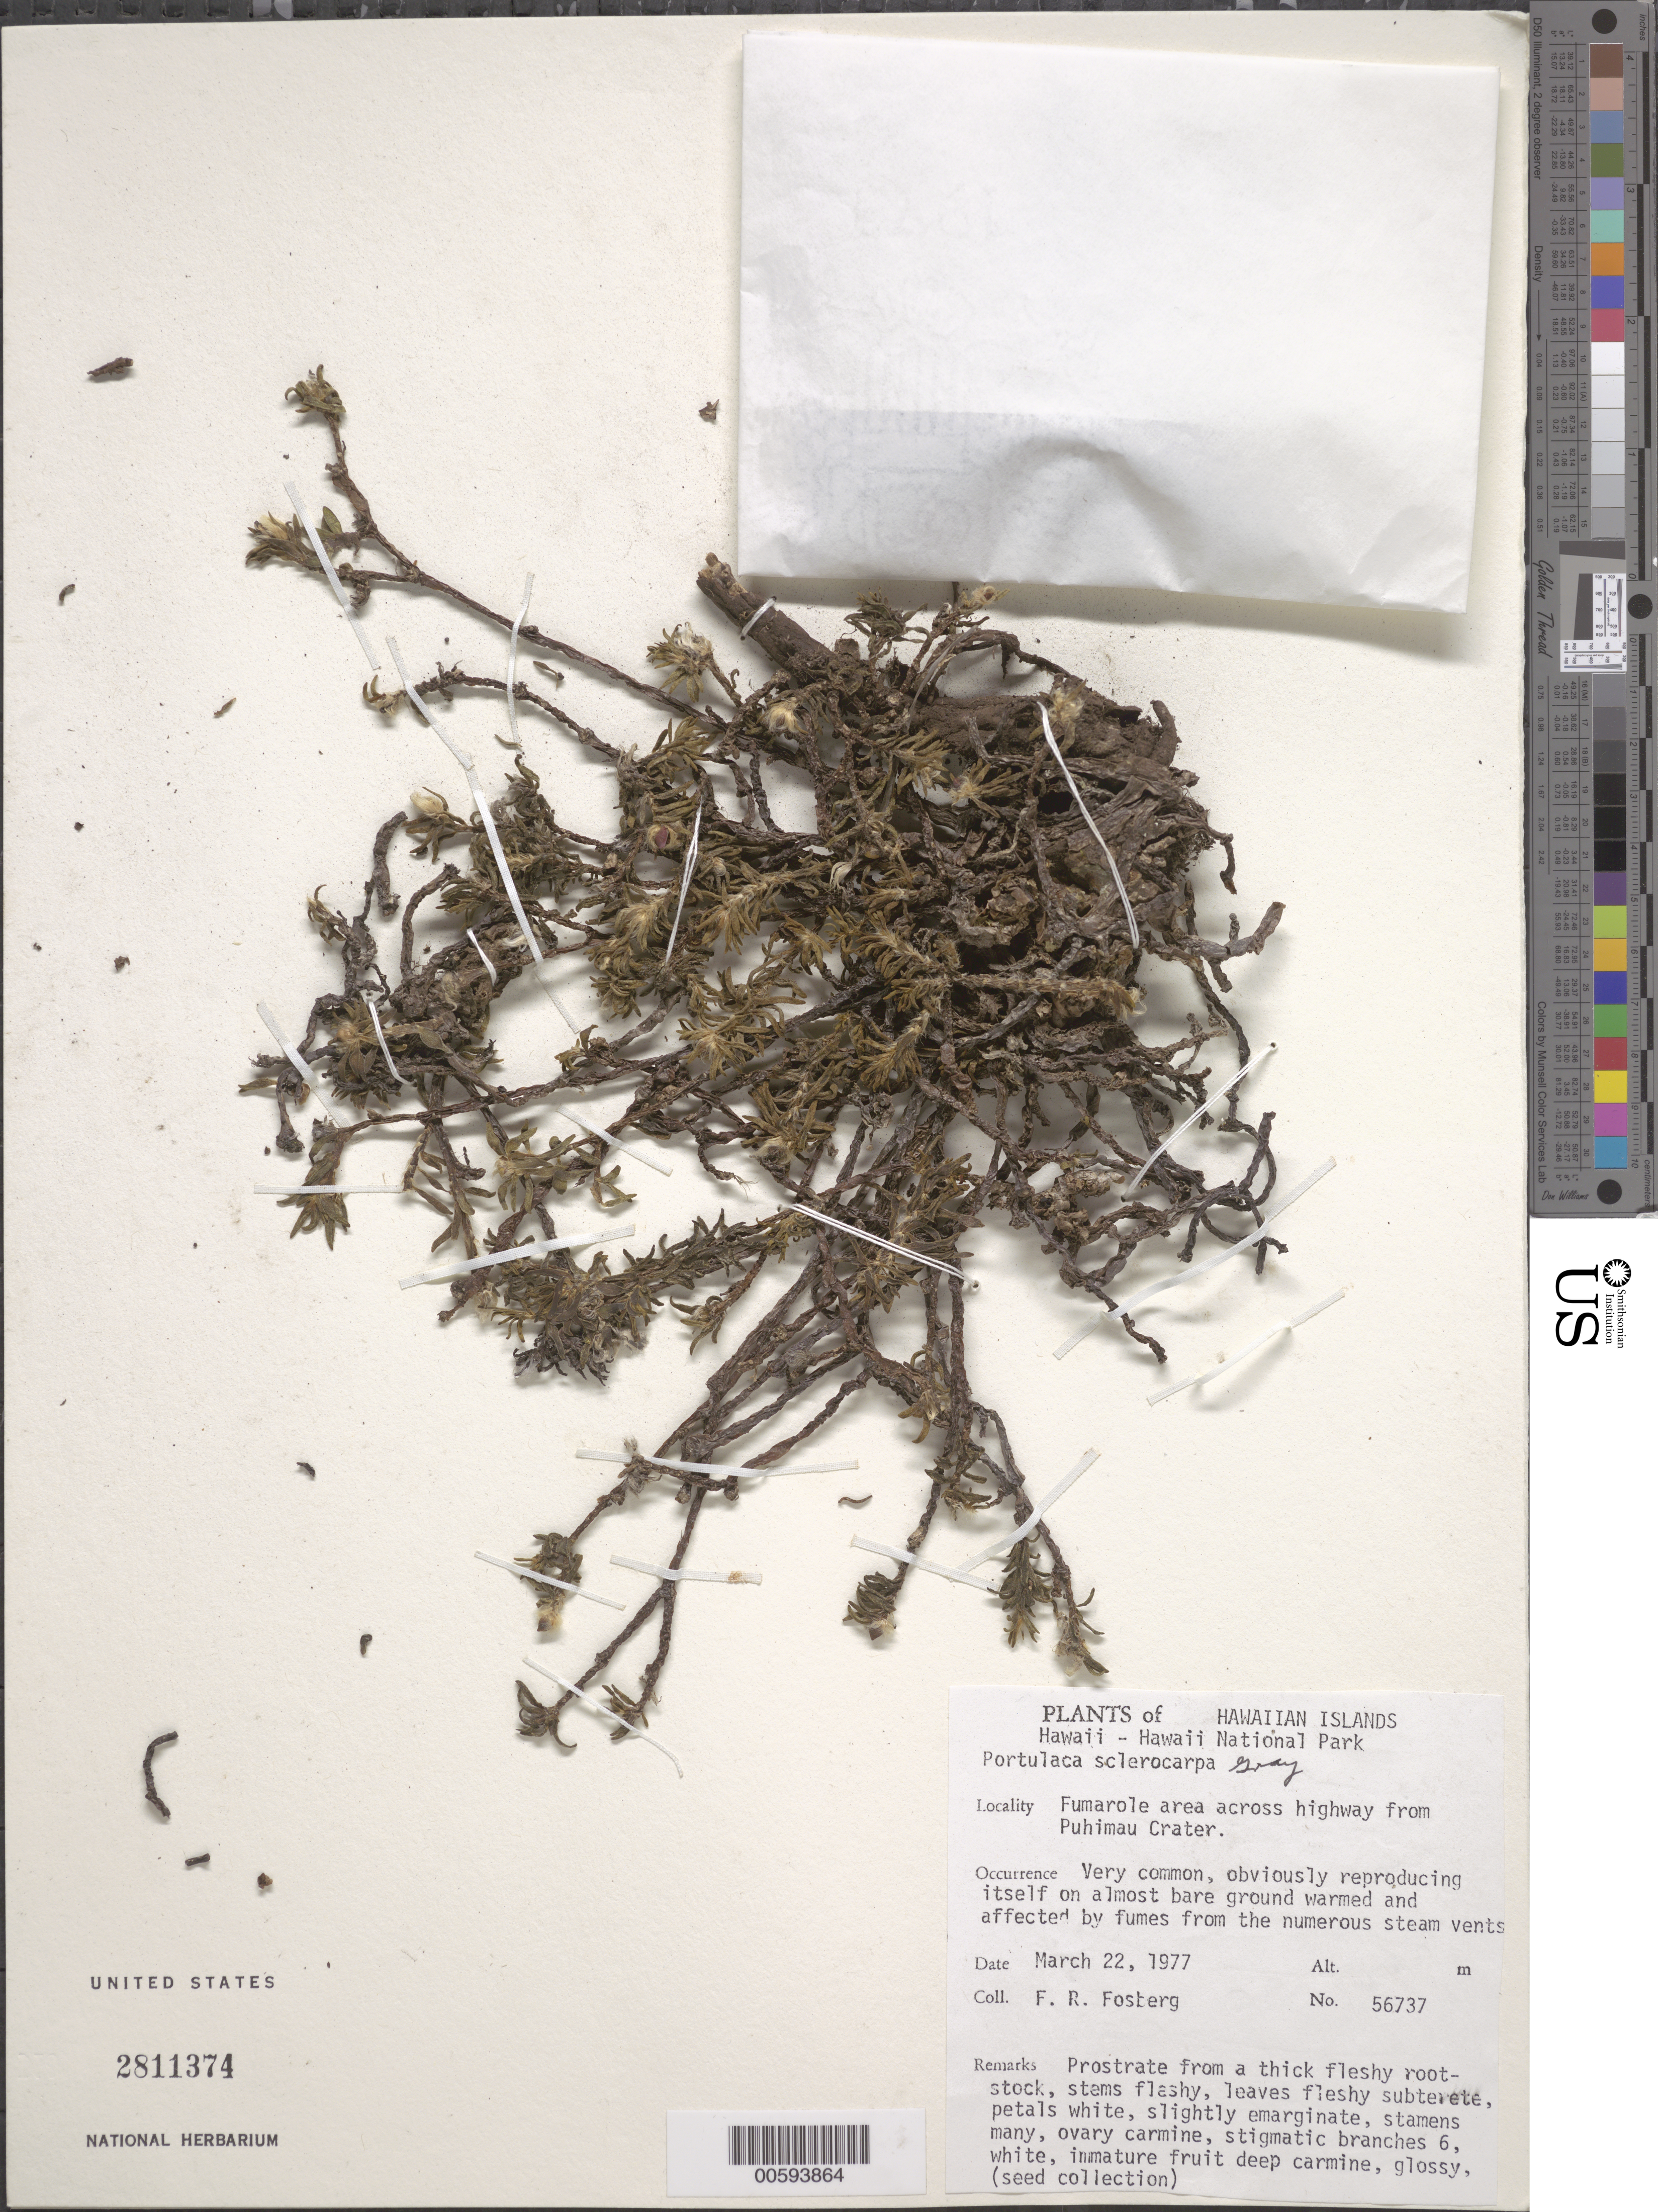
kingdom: Plantae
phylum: Tracheophyta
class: Magnoliopsida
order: Caryophyllales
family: Portulacaceae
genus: Portulaca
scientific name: Portulaca sclerocarpa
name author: A. Gray in Wilkes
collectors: F. R. Fosberg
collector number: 56737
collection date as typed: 22 Mar 1977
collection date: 1977-03-22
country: United States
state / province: Hawaii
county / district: Hawaii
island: Hawaii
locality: Fumarole area across highway from Puhimau Crater.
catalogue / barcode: US 2811374